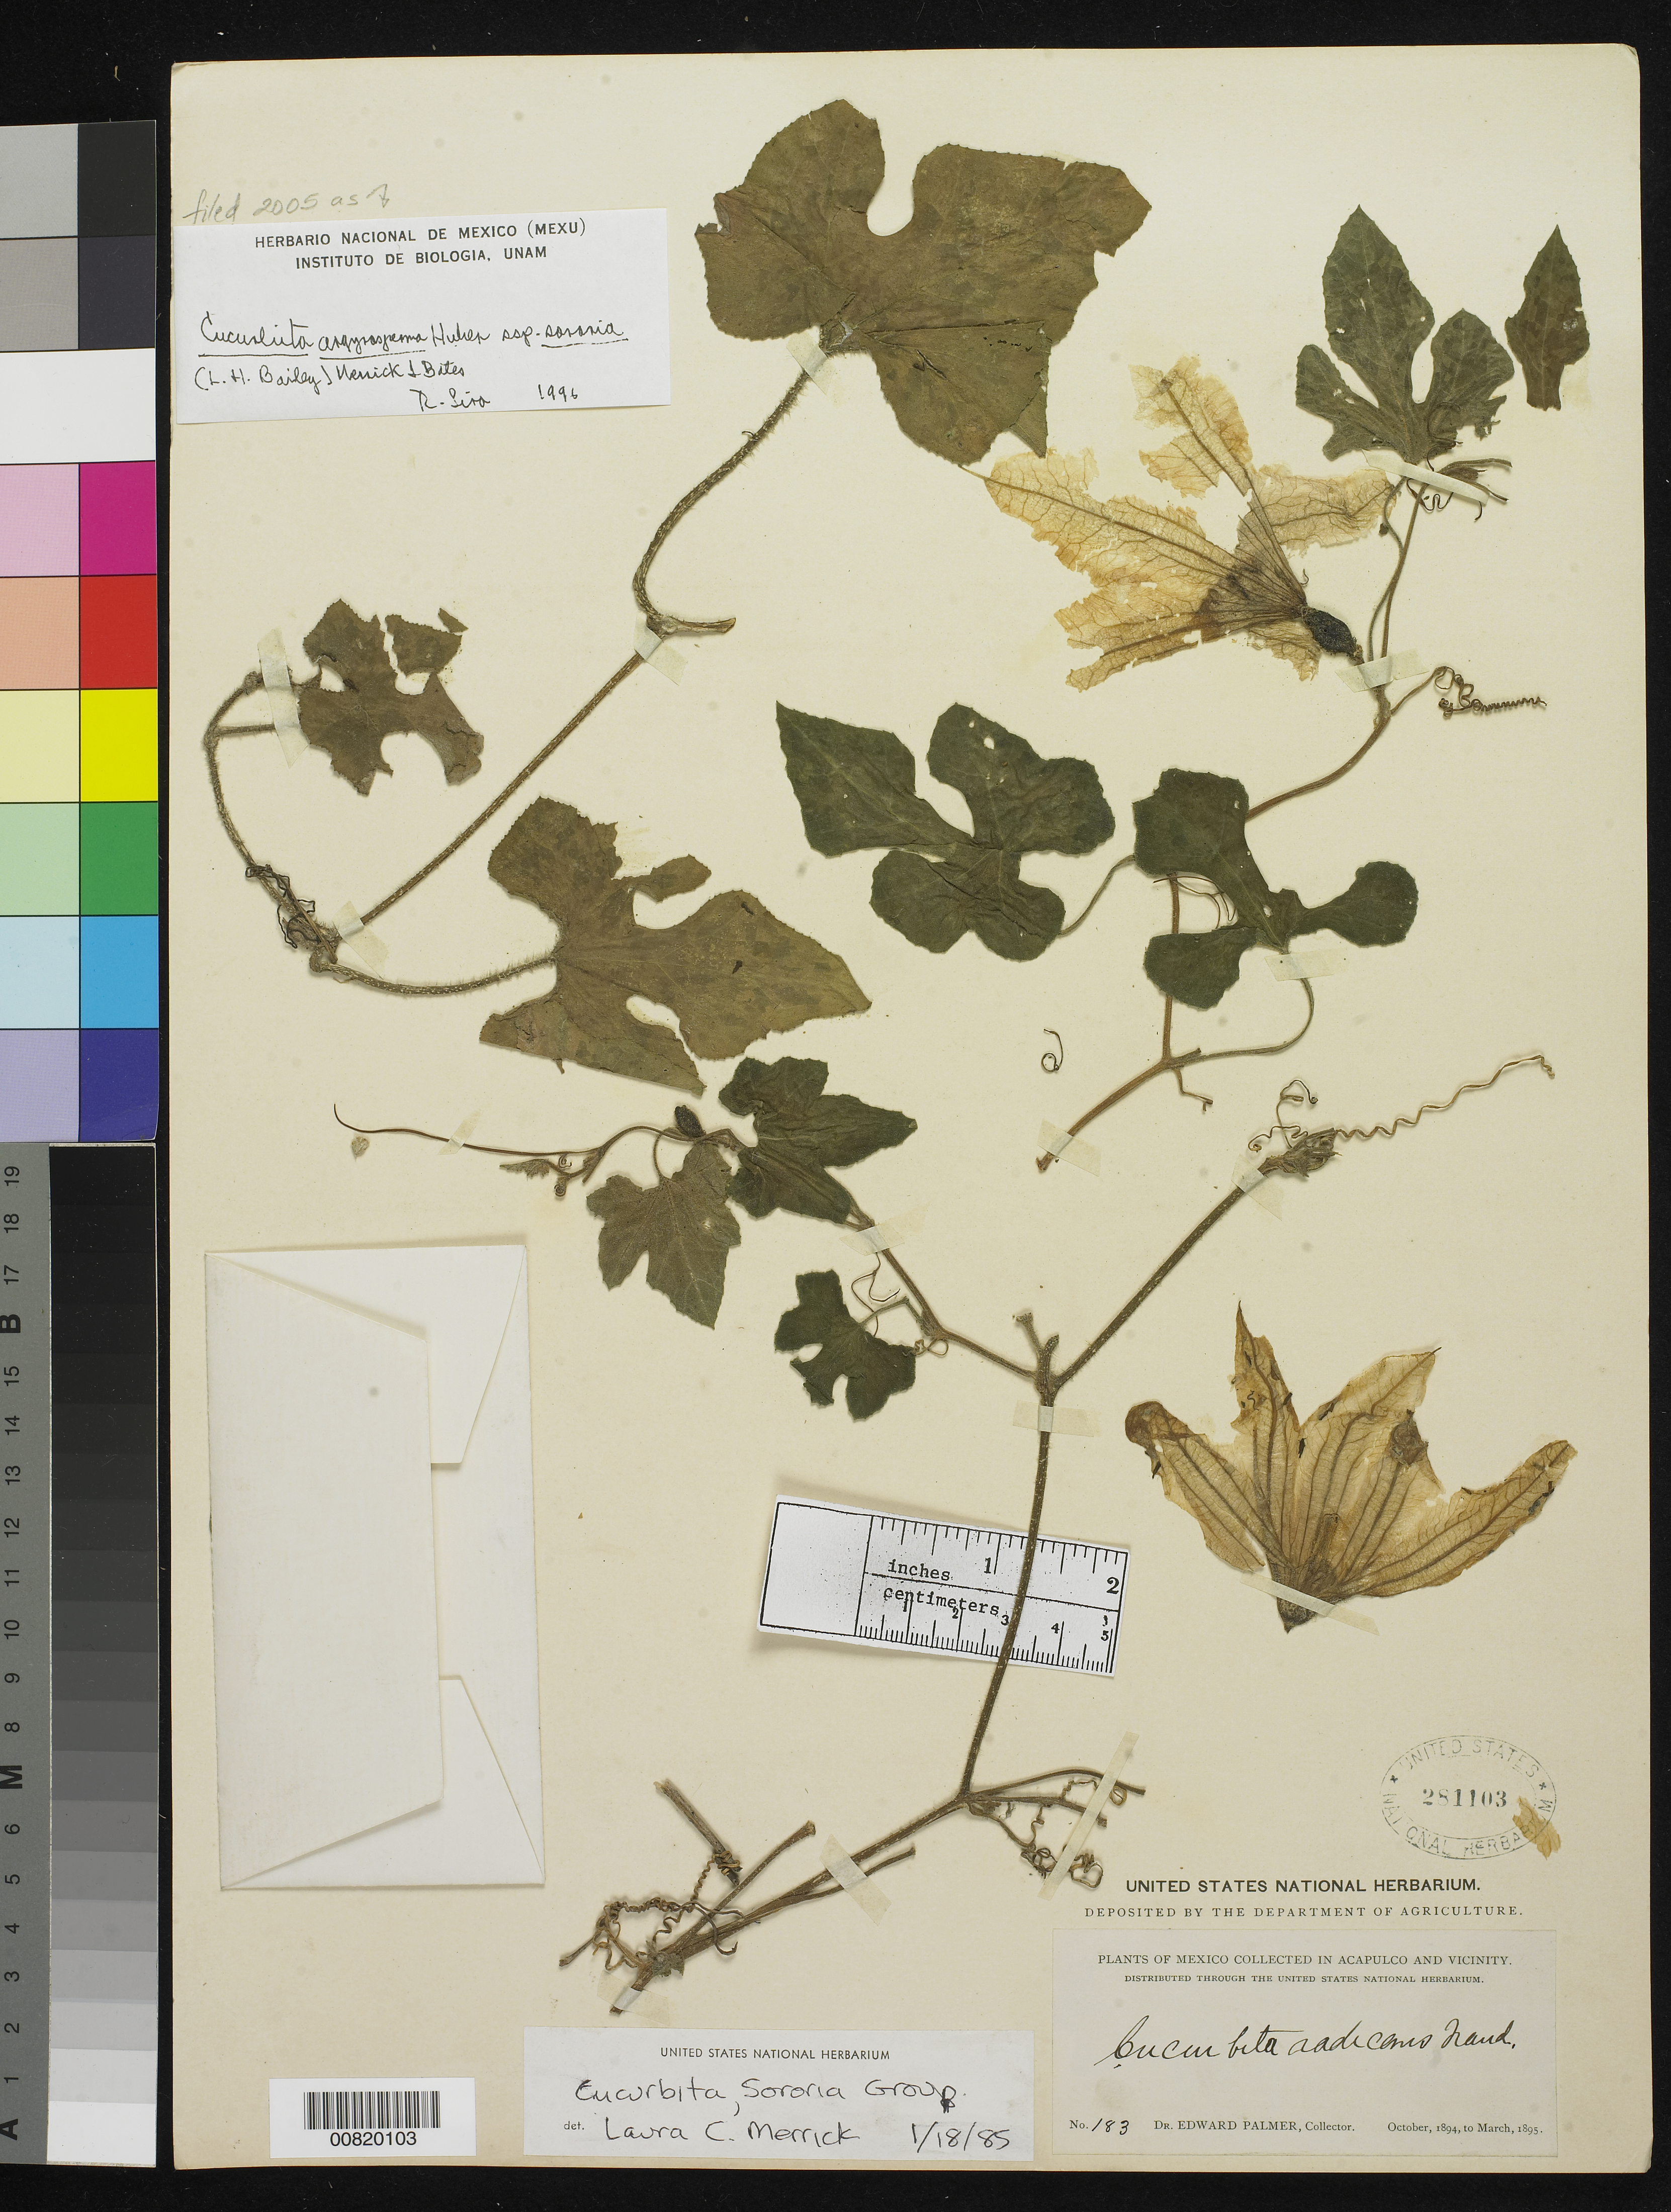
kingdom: Plantae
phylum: Tracheophyta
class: Magnoliopsida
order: Cucurbitales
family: Cucurbitaceae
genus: Cucurbita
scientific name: Cucurbita argyrosperma subsp. sororia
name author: (L.H. Bailey) Merrick & D.M. Bates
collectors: E. Palmer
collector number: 183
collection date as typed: Oct 1894 to -- Mar 1895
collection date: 1894-10/1895-03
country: Mexico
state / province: Guerrero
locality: Acapulco, Guerrero and vicinity.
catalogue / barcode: US 281103